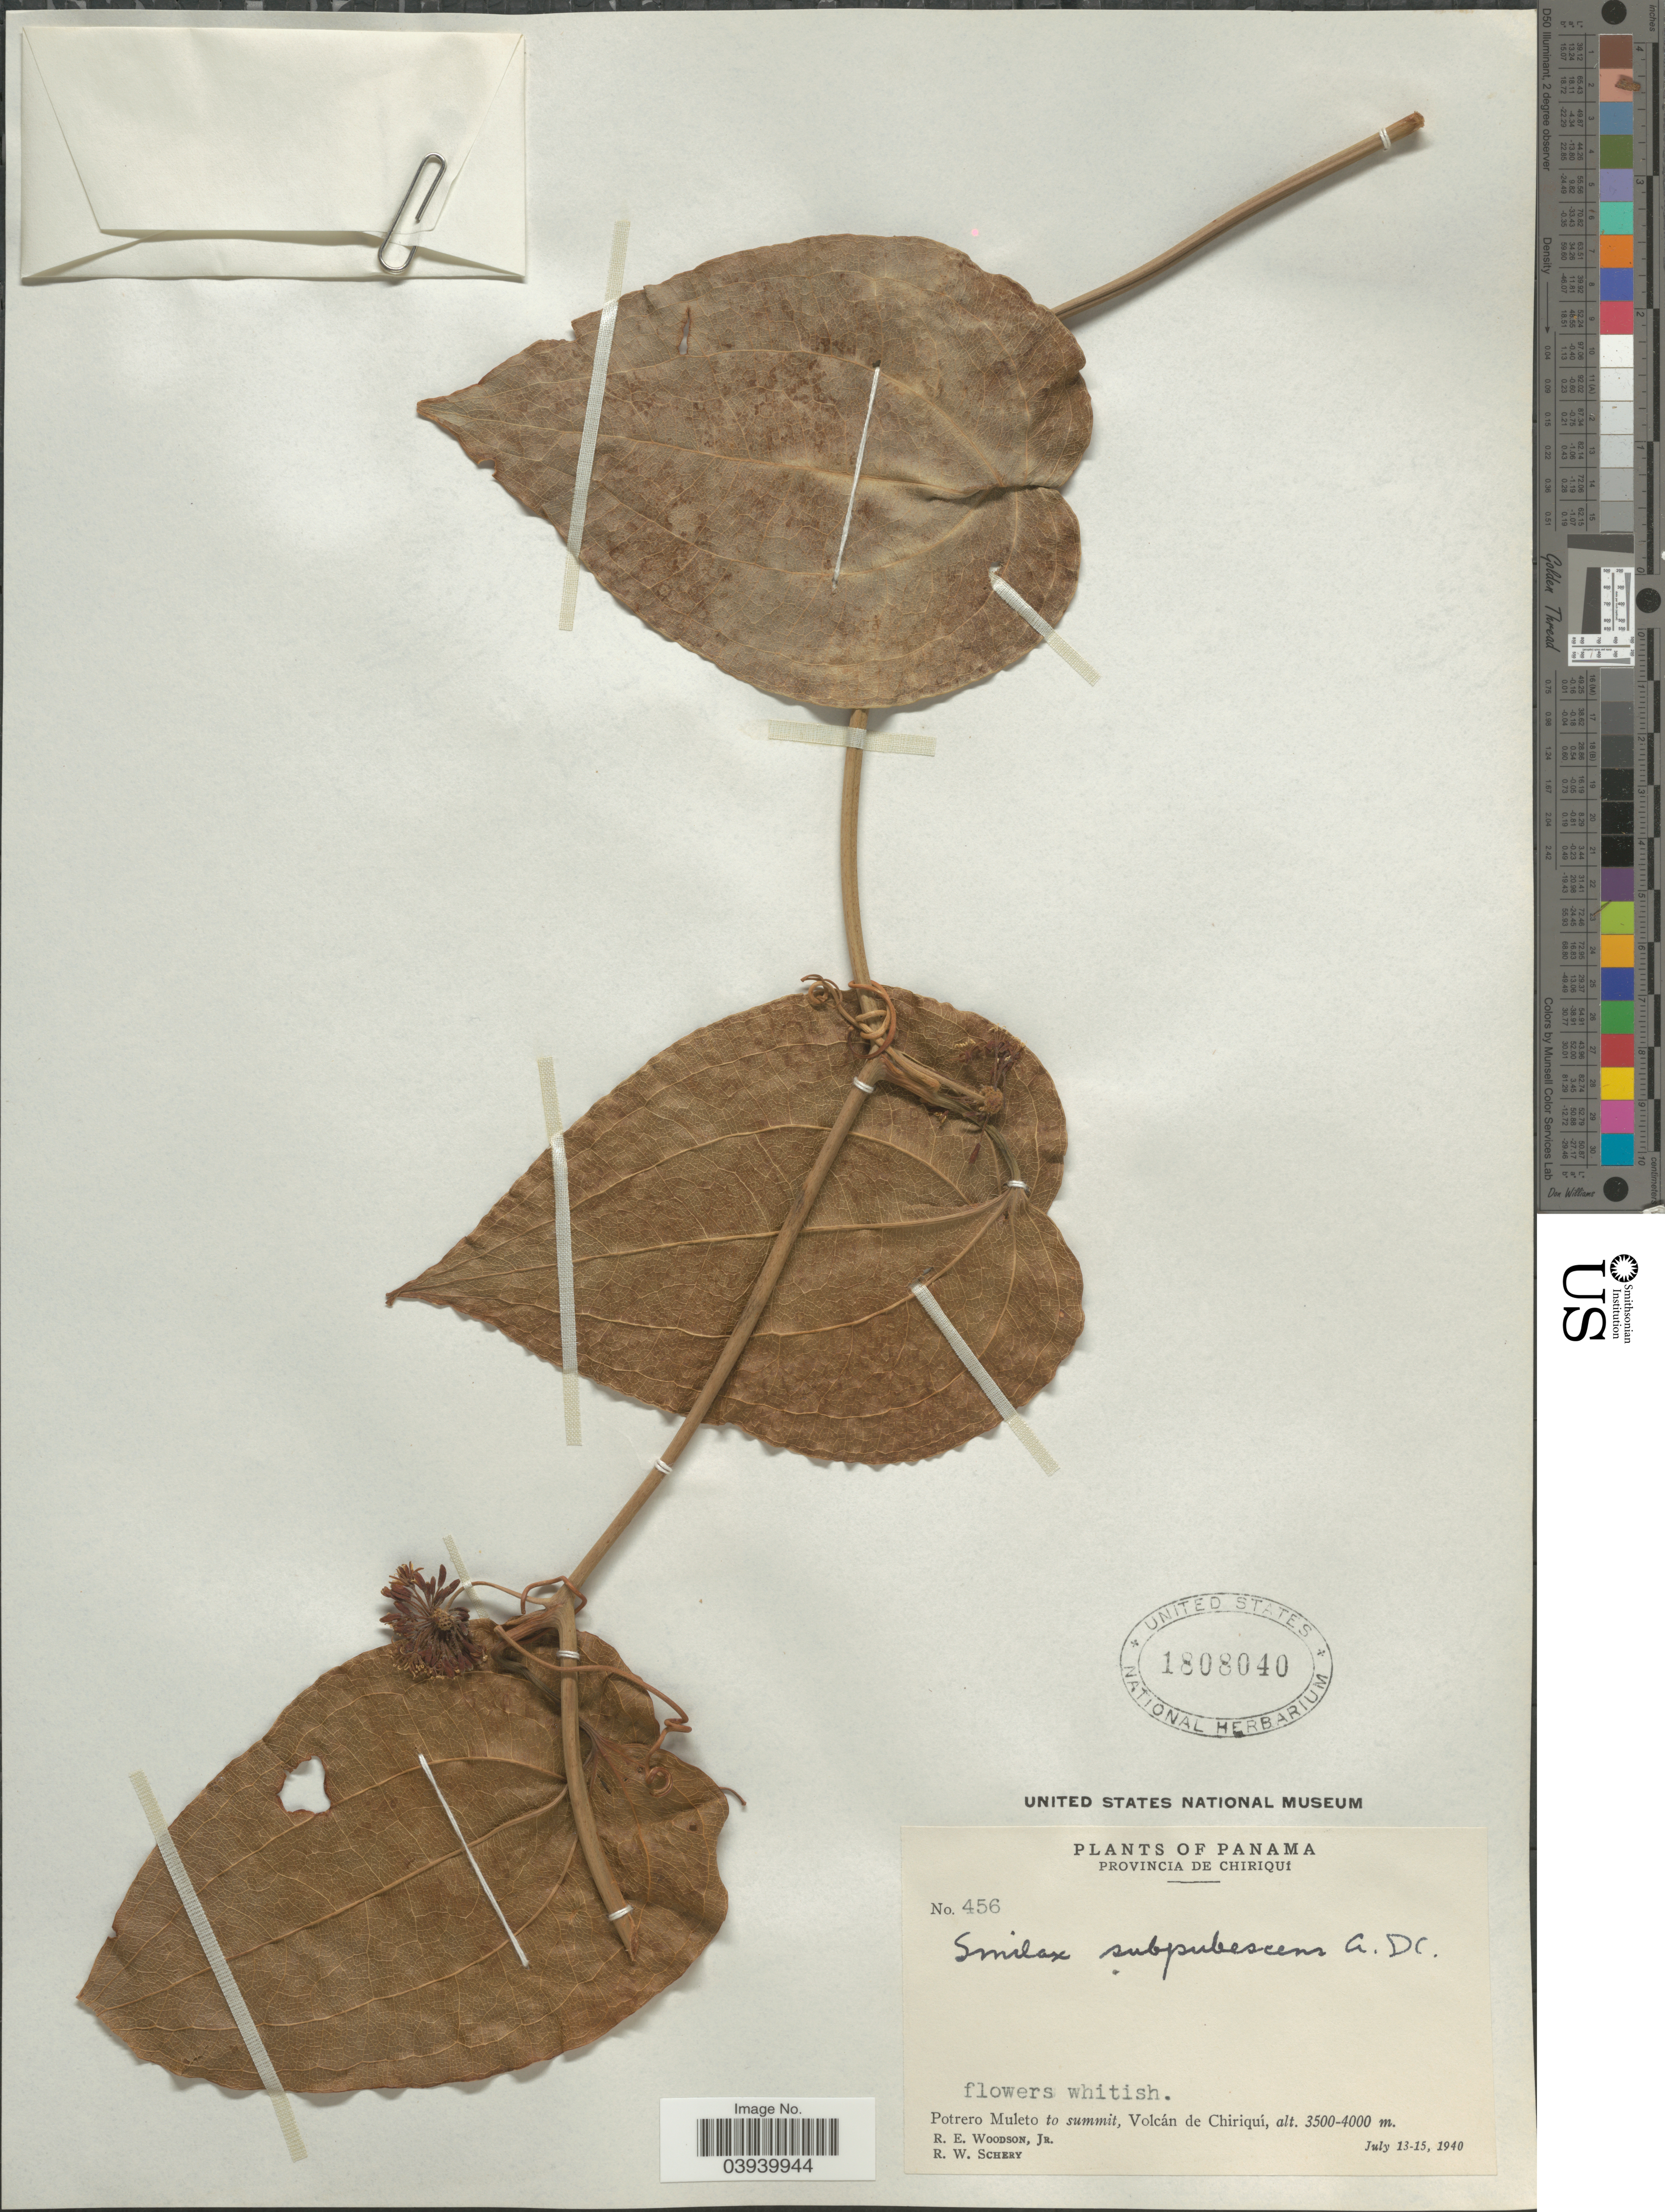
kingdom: Plantae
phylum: Tracheophyta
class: Liliopsida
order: Liliales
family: Smilacaceae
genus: Smilax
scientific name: Smilax subpubescens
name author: A. DC.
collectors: R. E. Woodson & R. W. Schery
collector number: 456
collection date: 1940-07-13/1940-07-15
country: Panama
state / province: Chiriqui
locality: Potrero Muleto to summit, Volcán de Chiriquí.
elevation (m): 3500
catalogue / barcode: US 1808040